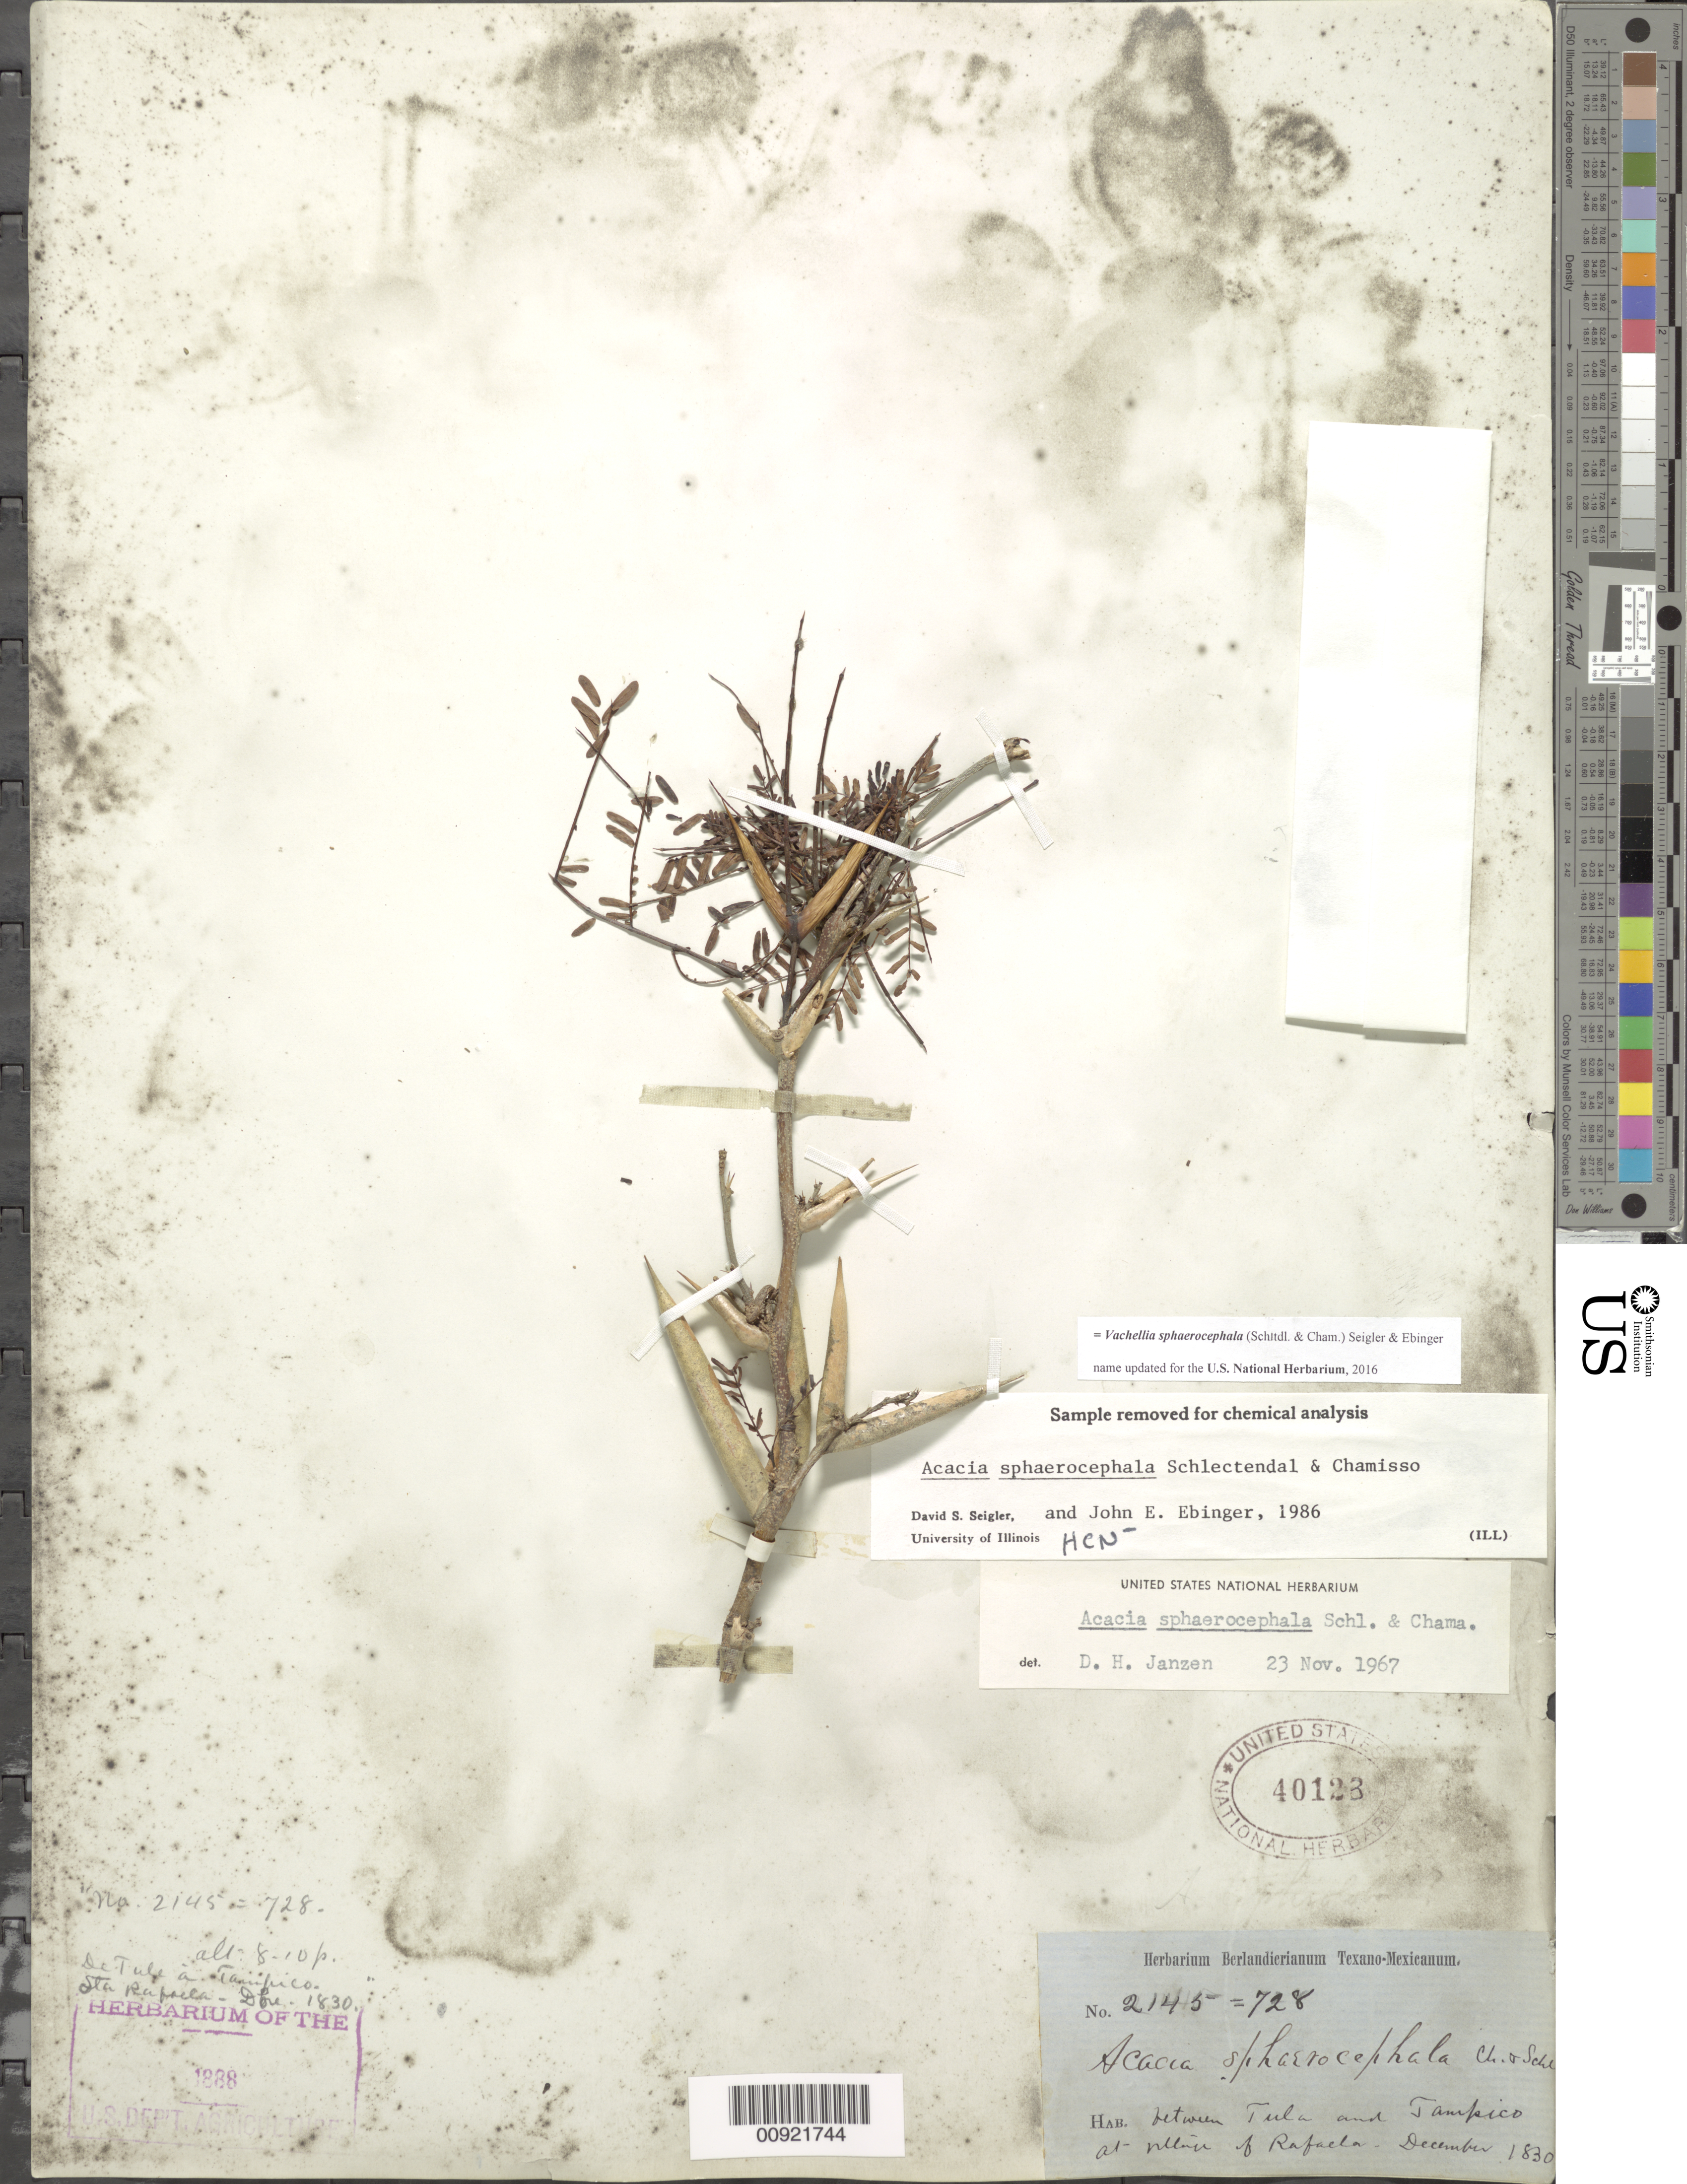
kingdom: Plantae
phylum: Tracheophyta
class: Magnoliopsida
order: Fabales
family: Fabaceae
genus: Vachellia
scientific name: Vachellia sphaerocephala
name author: (Cham. & Schltdl.) Seigler & Ebinger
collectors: ex Herb. Berlandierianum Texano-Mexicanum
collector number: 2145 = 728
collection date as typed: Dec 1830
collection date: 1830-12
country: Mexico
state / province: Tamaulipas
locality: Between Tula and Tampico. At village of Rafaela.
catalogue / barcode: US 40123